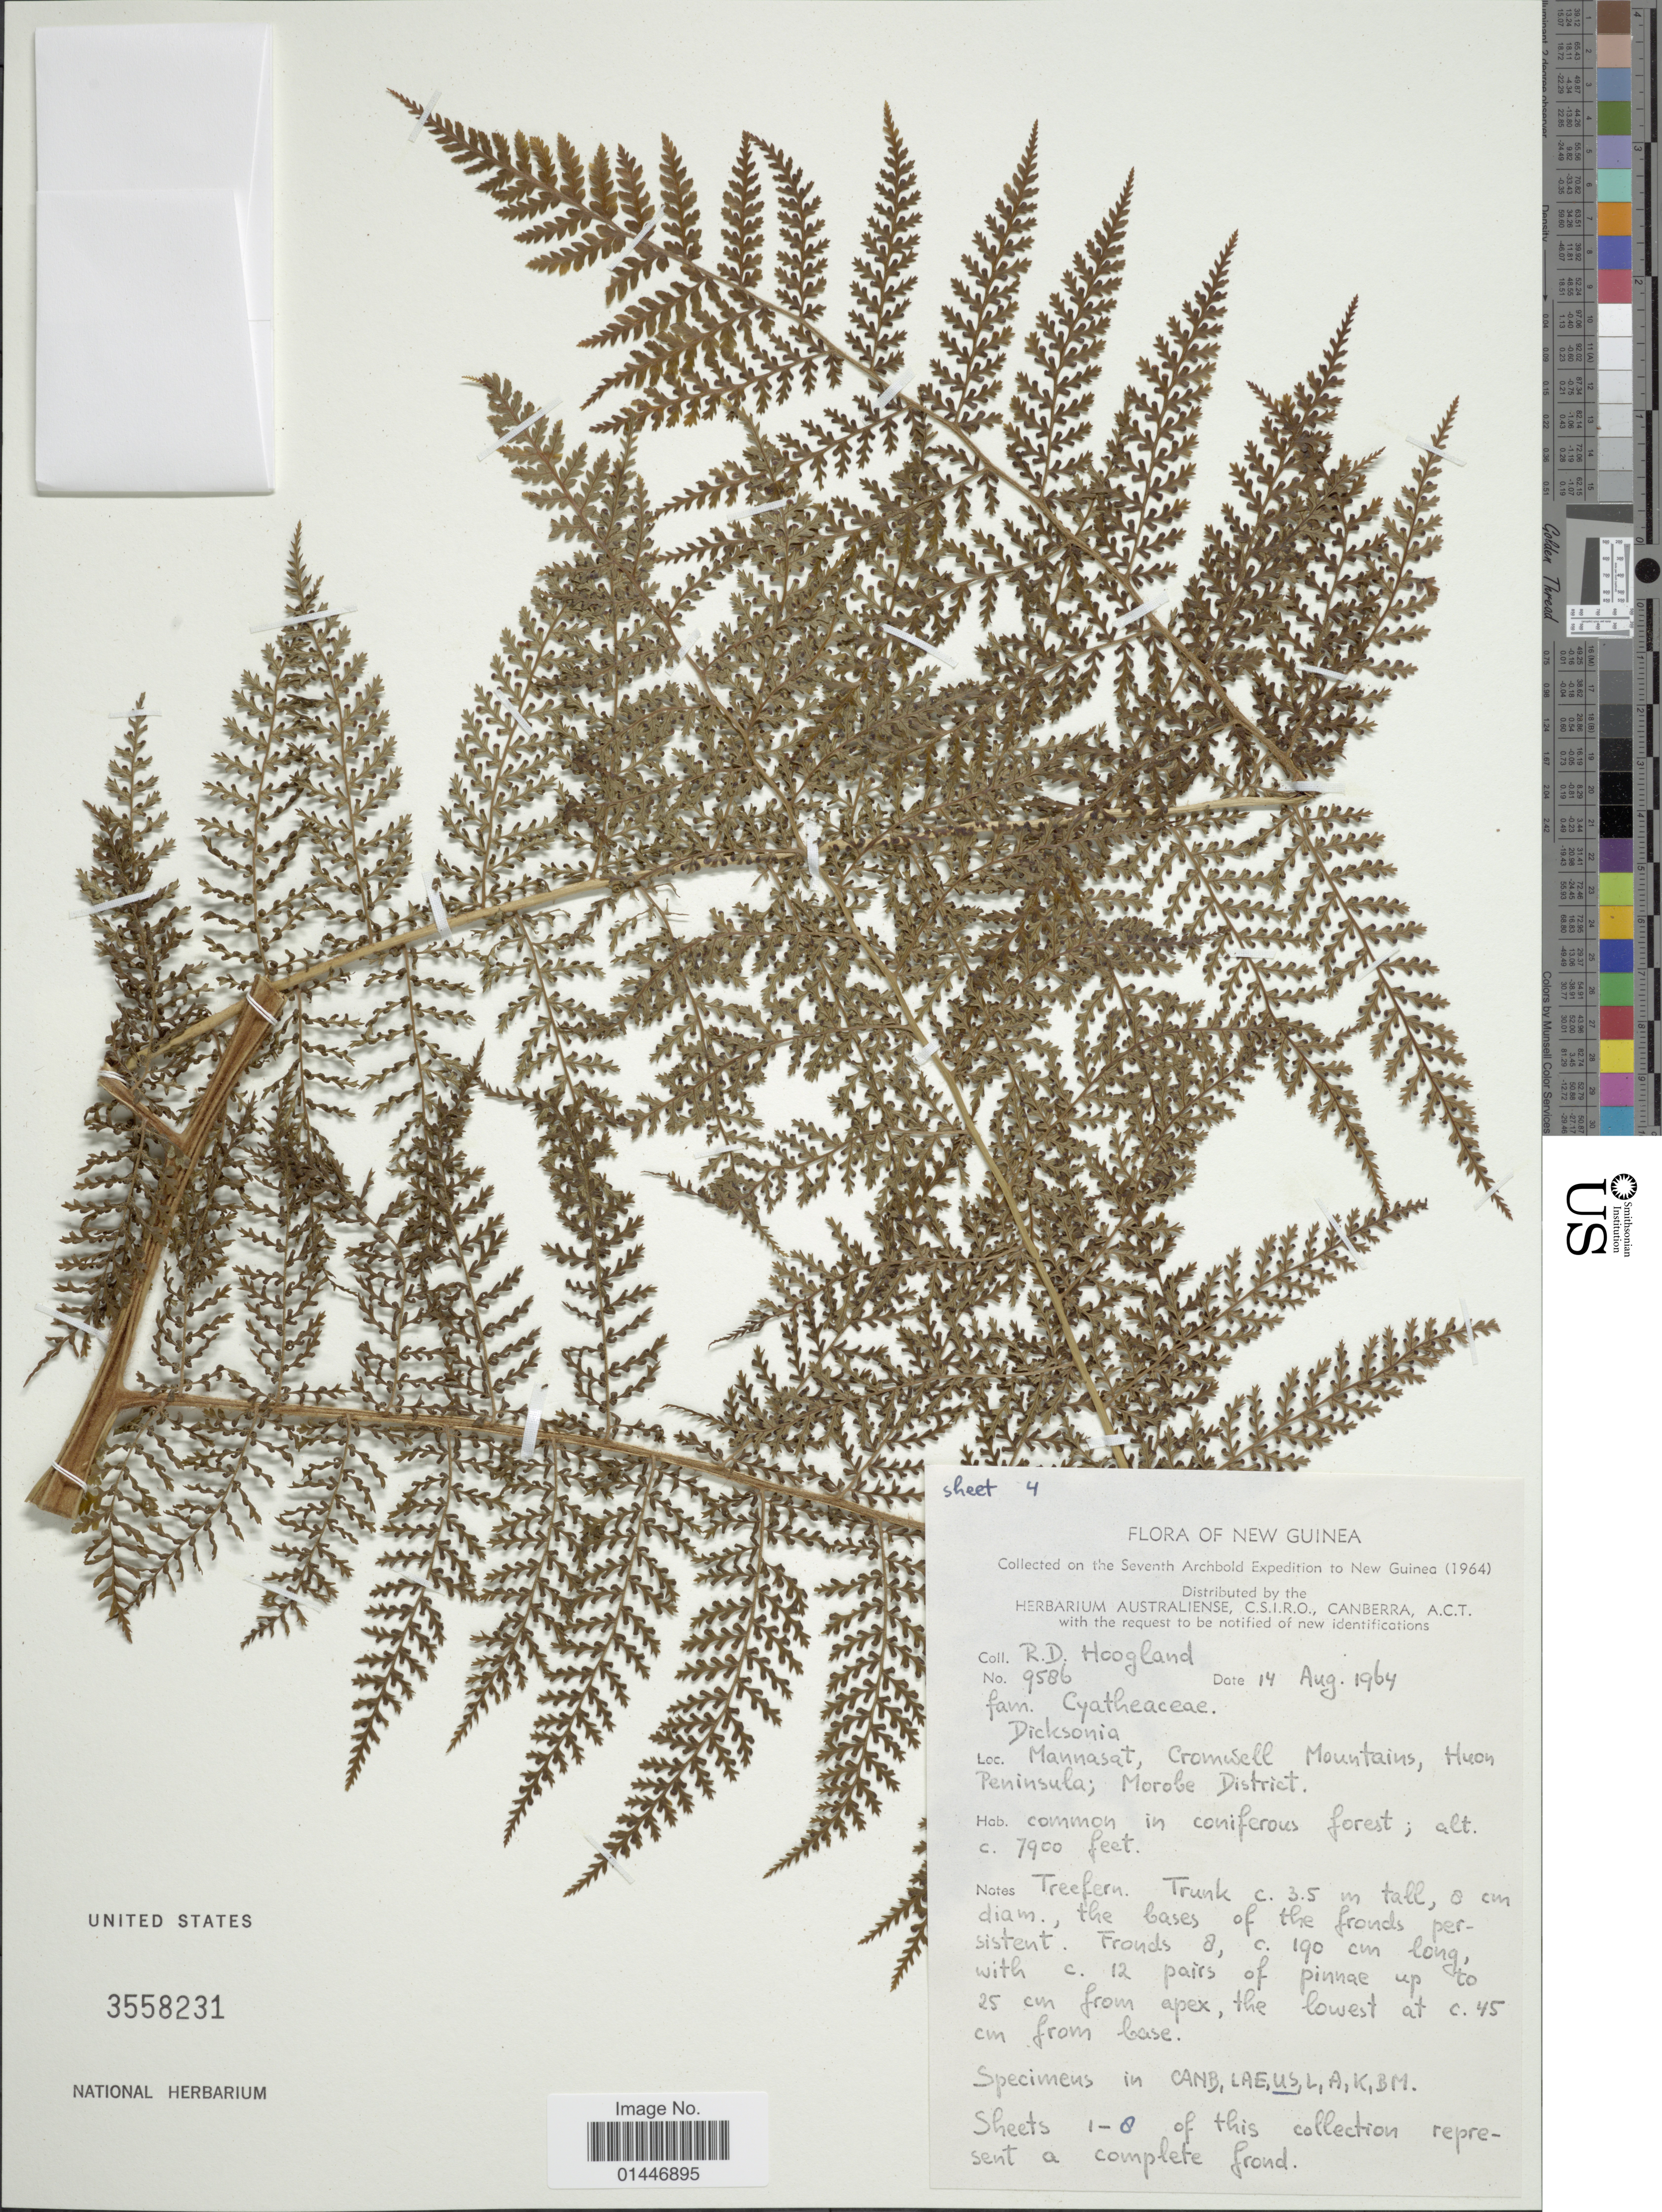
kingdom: Plantae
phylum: Tracheophyta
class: Polypodiopsida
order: Cyatheales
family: Dicksoniaceae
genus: Dicksonia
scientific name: Dicksonia lanigera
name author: Holttum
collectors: R. D. Hoogland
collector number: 9586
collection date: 1964-08-14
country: Papua New Guinea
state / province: Morobe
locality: New Guinea, Mannasat, Cromwell Mountains, Huon Peninsula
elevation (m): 2408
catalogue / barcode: US 3558231